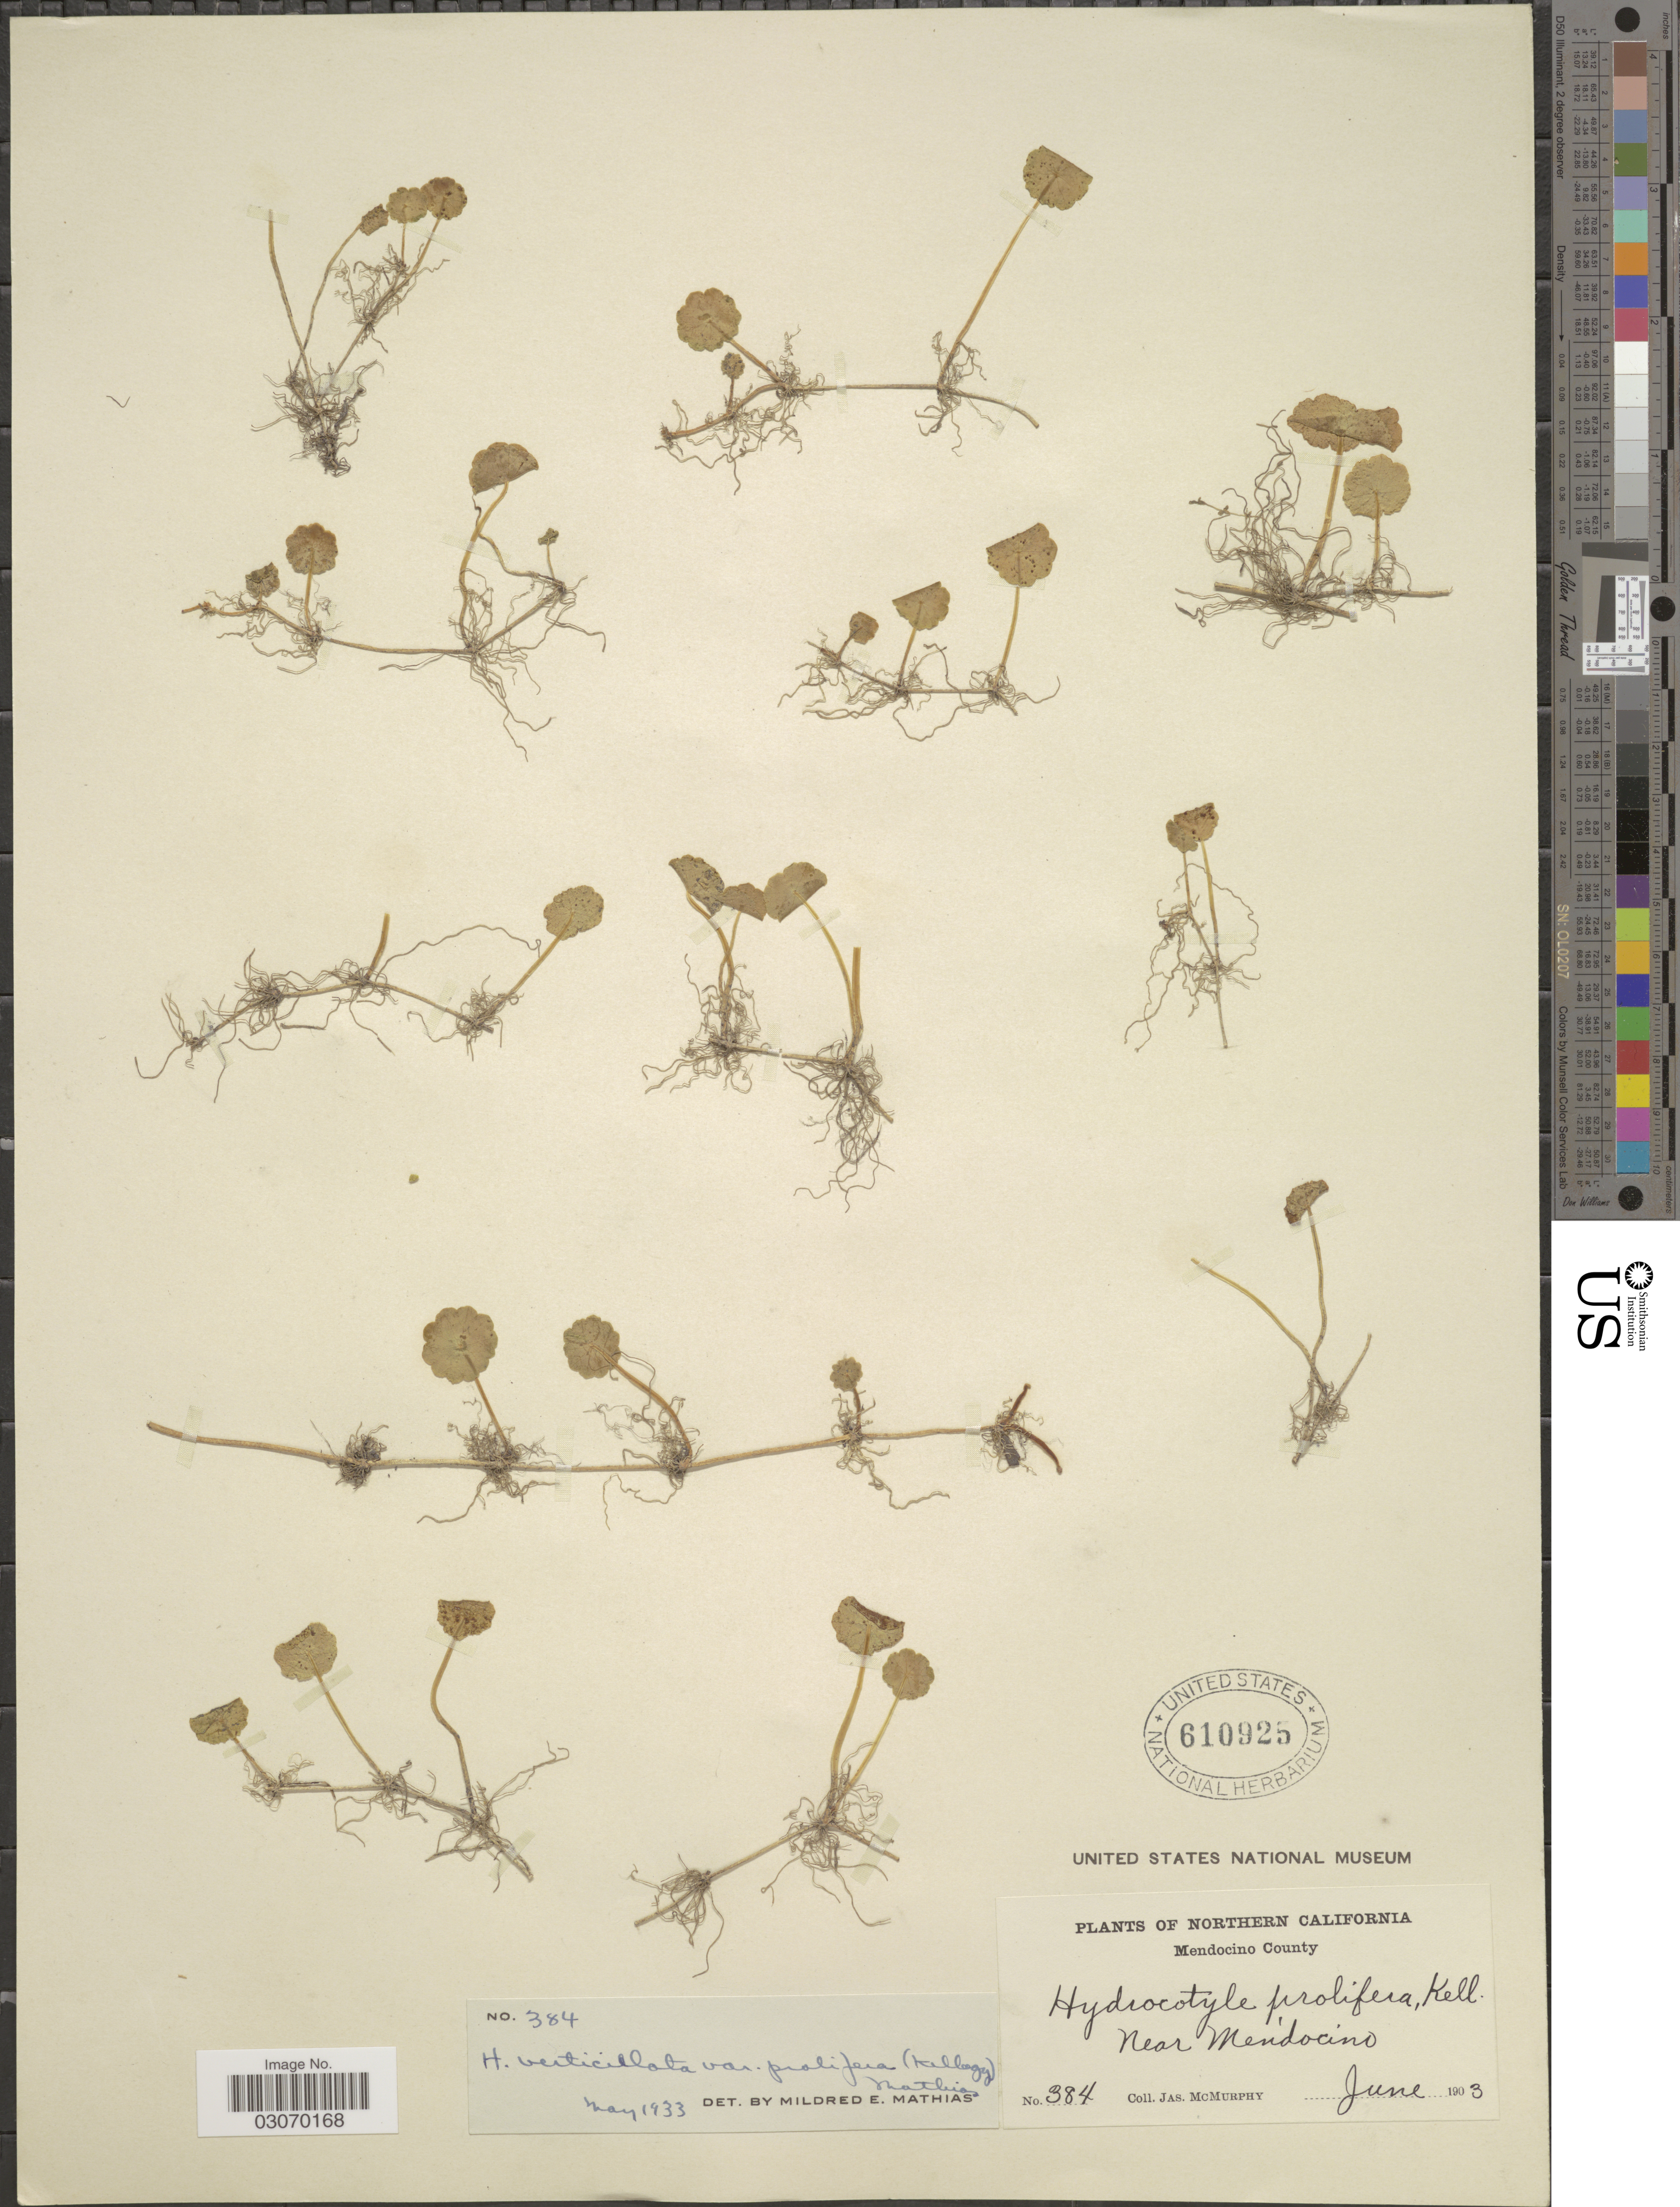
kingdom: Plantae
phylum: Tracheophyta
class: Magnoliopsida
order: Apiales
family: Araliaceae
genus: Hydrocotyle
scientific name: Hydrocotyle verticillata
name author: Thunb.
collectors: J. McMurphy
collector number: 384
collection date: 1903-06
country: United States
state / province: California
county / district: Mendocino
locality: Northern California. Mendocino County. Near Mendocino.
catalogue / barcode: US 610925